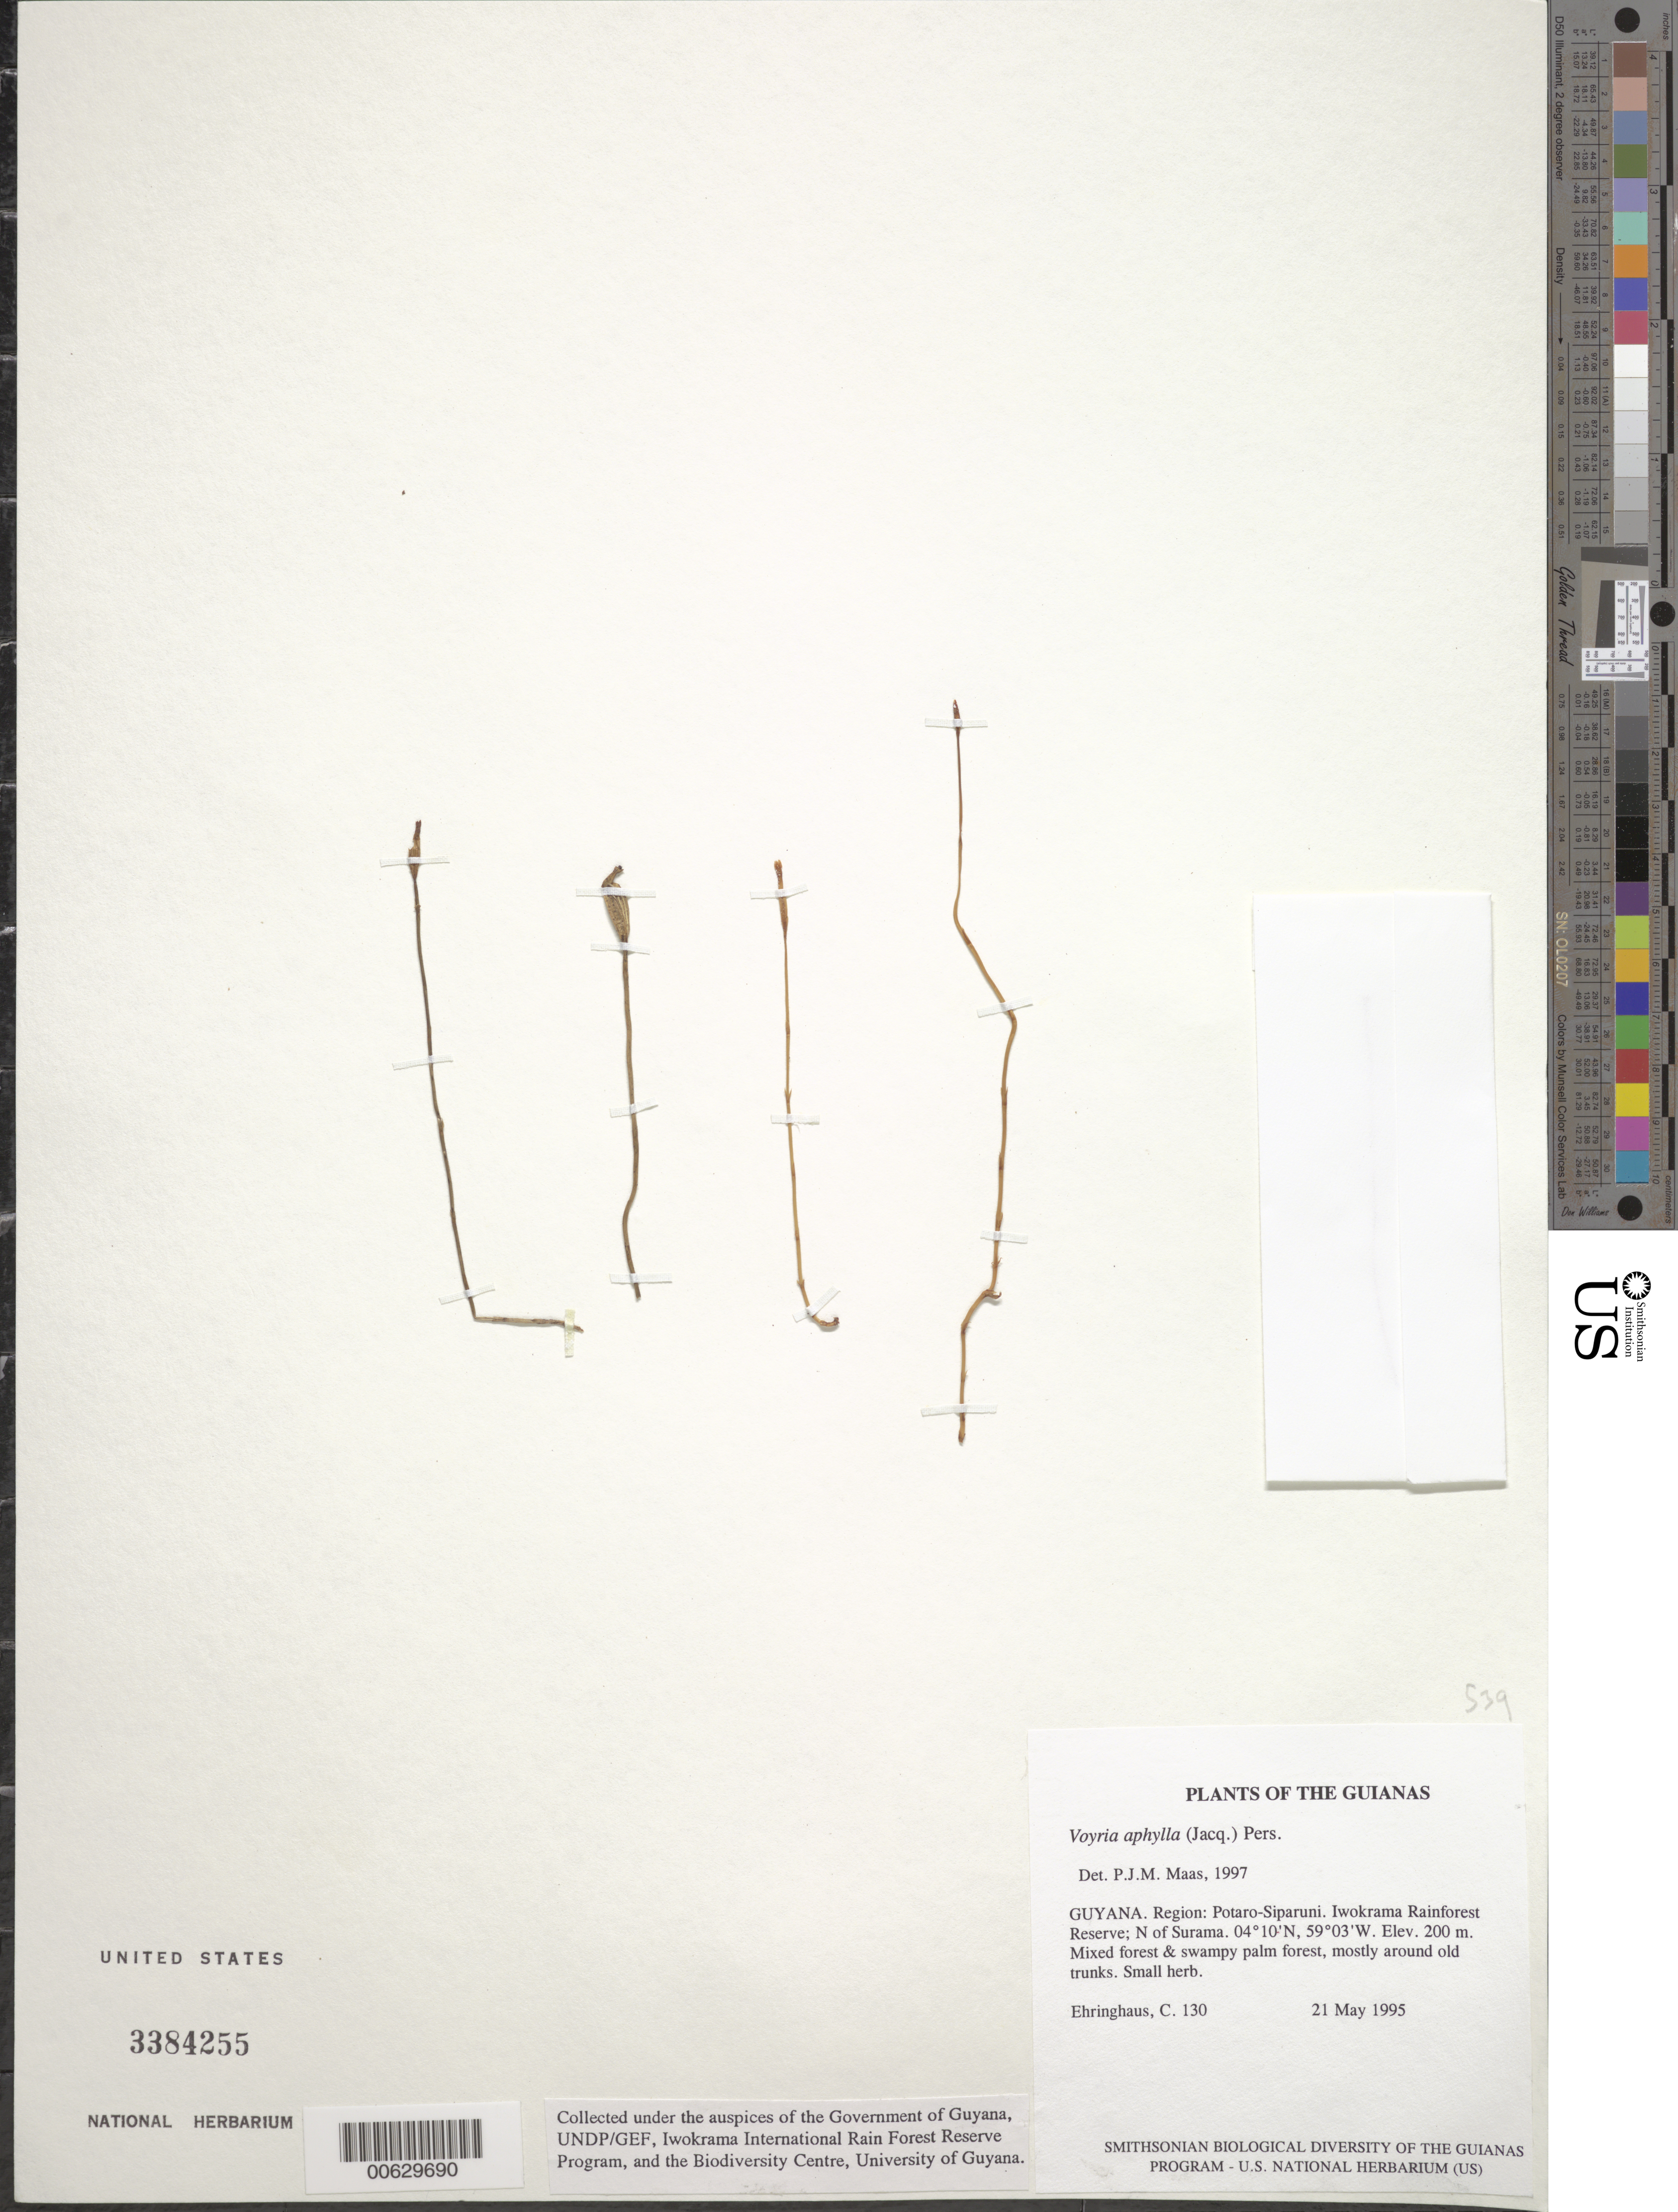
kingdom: Plantae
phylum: Tracheophyta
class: Magnoliopsida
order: Gentianales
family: Gentianaceae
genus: Voyria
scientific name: Voyria aphylla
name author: (Jacq.) Pers.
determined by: Maas, Paul J. M.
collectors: C. Ehringhaus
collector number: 130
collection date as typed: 21 May 1995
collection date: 1995-05-21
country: Guyana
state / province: Potaro-Siparuni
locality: Iwokrama Rainforest Reserve; N of Surama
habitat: Mixed forest & swampy palm forest, mostly around old trunks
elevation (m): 200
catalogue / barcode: US 3384255